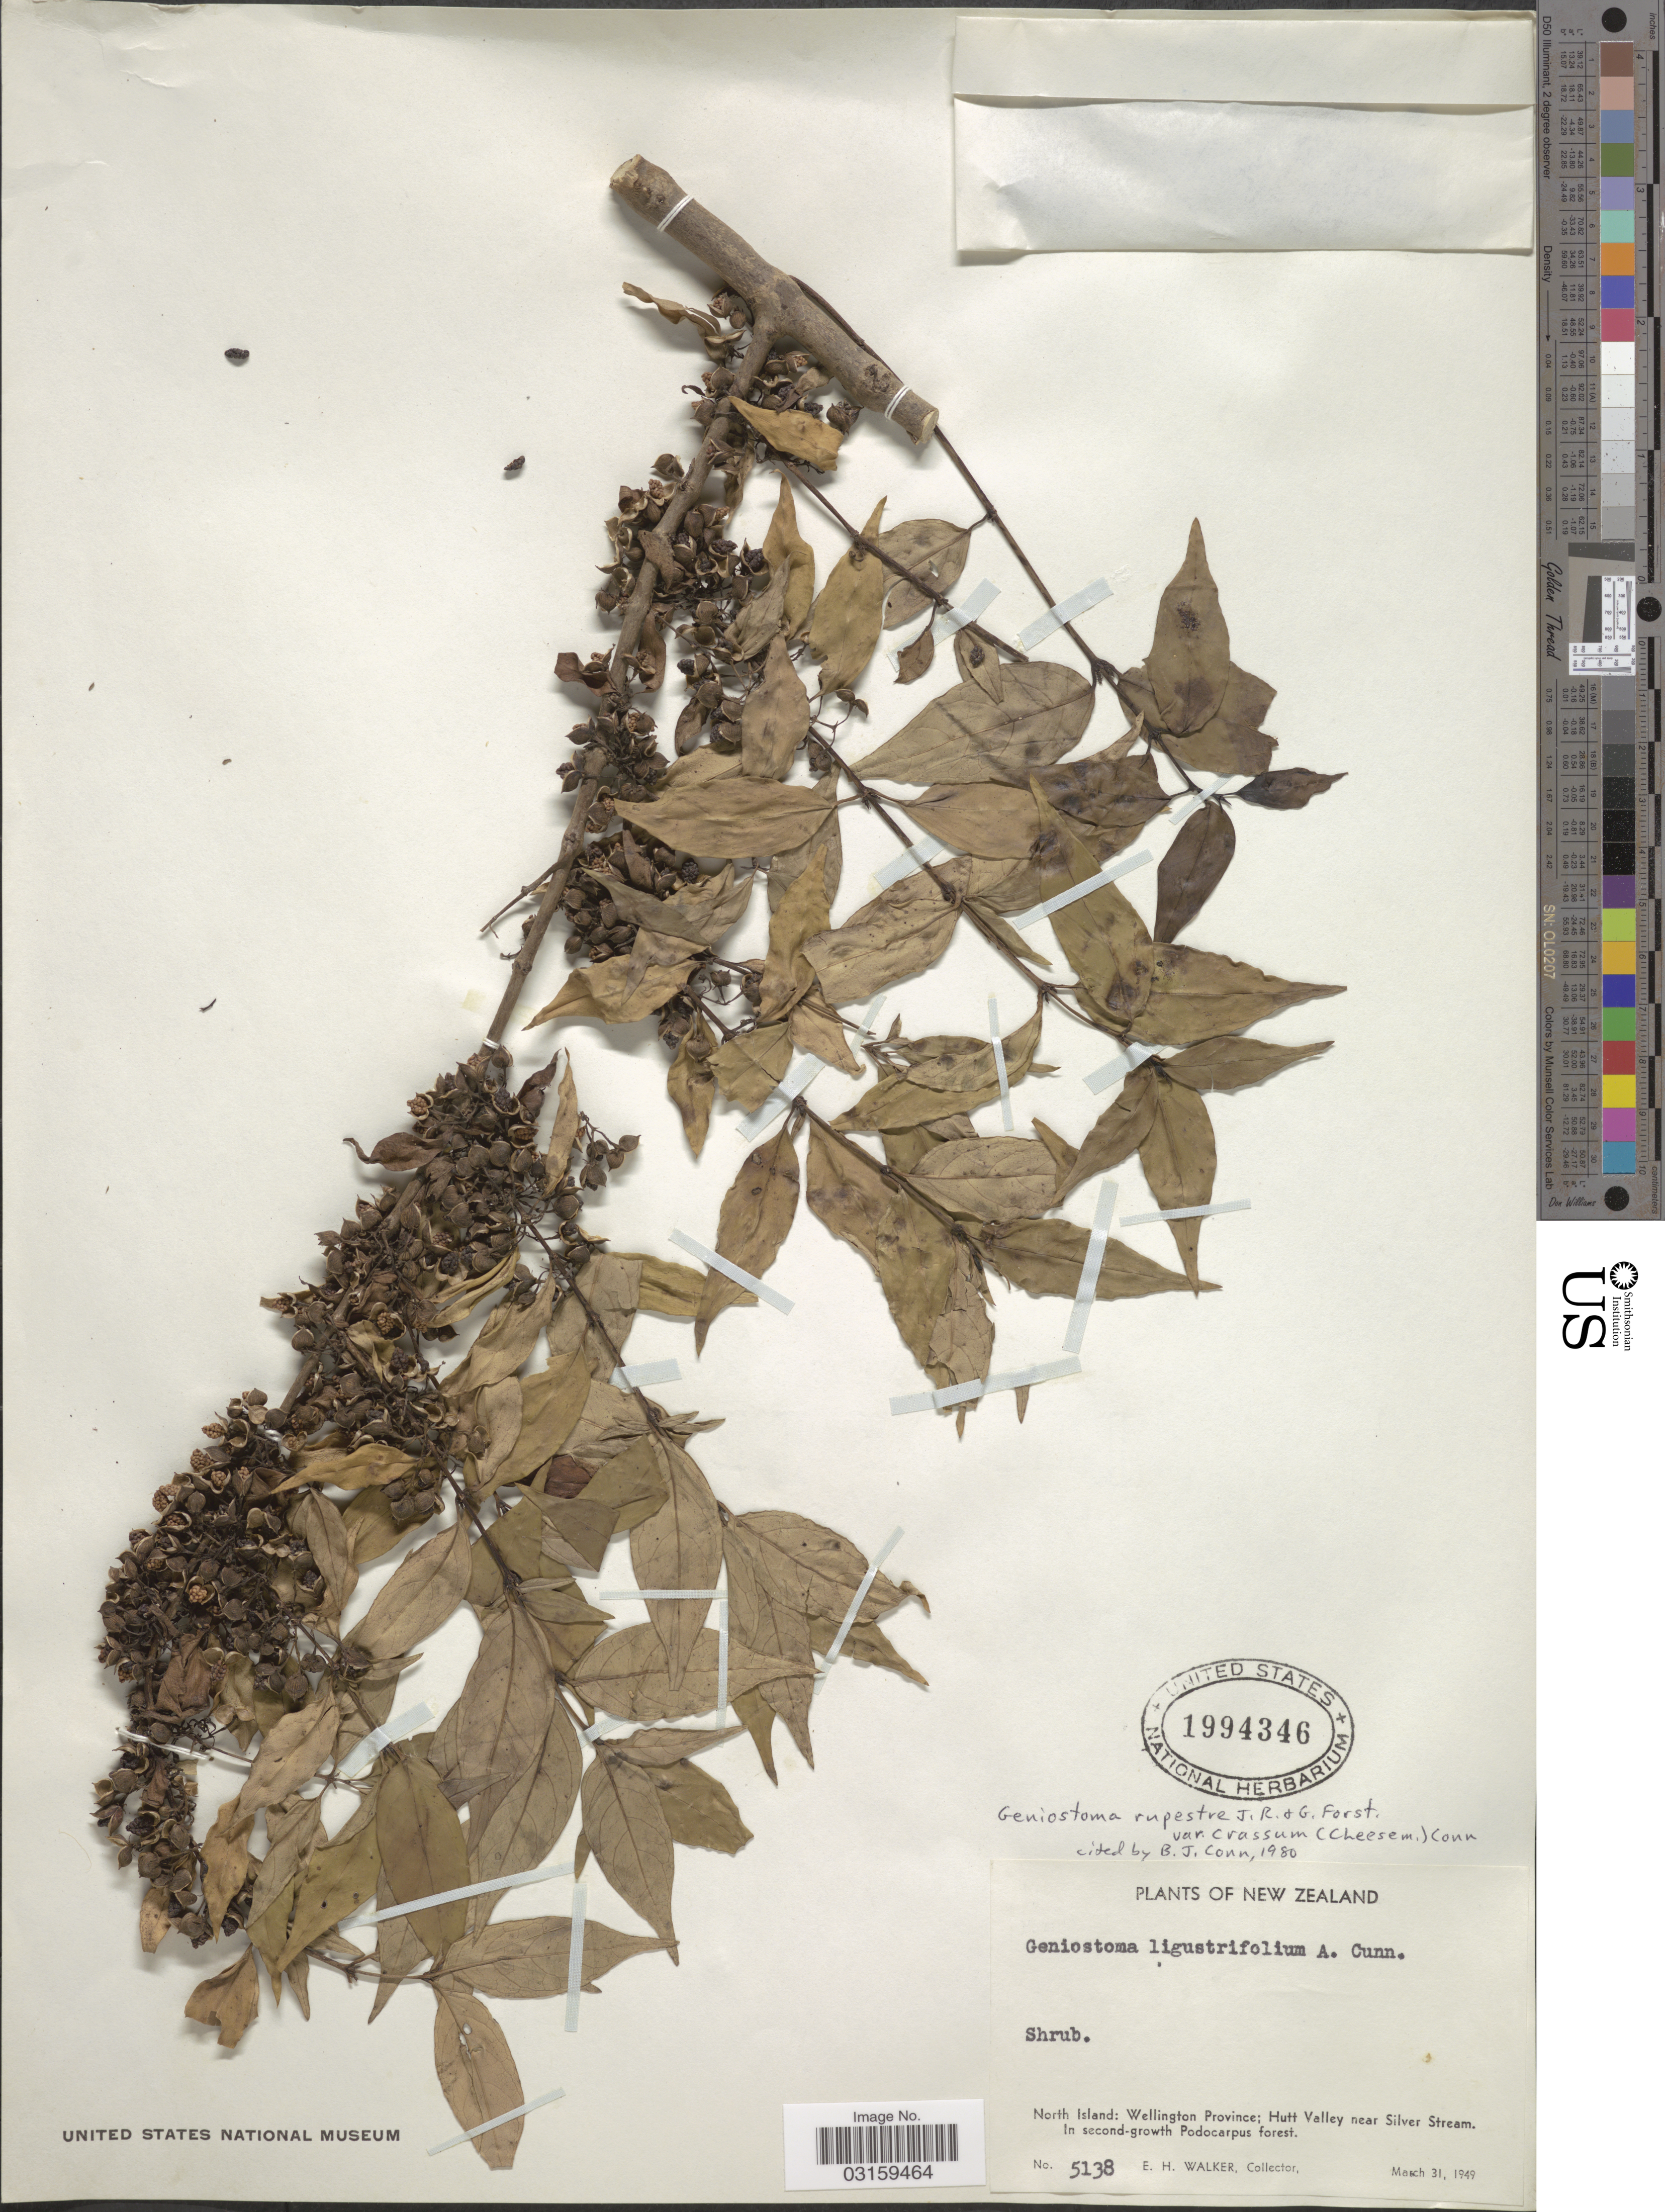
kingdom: Plantae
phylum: Tracheophyta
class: Magnoliopsida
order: Gentianales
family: Loganiaceae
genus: Geniostoma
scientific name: Geniostoma rupestre var. crassum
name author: J.R. Forst. & G. Forst.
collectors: E. H. Walker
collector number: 5138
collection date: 1949-03-31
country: New Zealand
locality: North Island: Wellington Province; Hutt Valley near Silver Stream.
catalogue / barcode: US 1994346